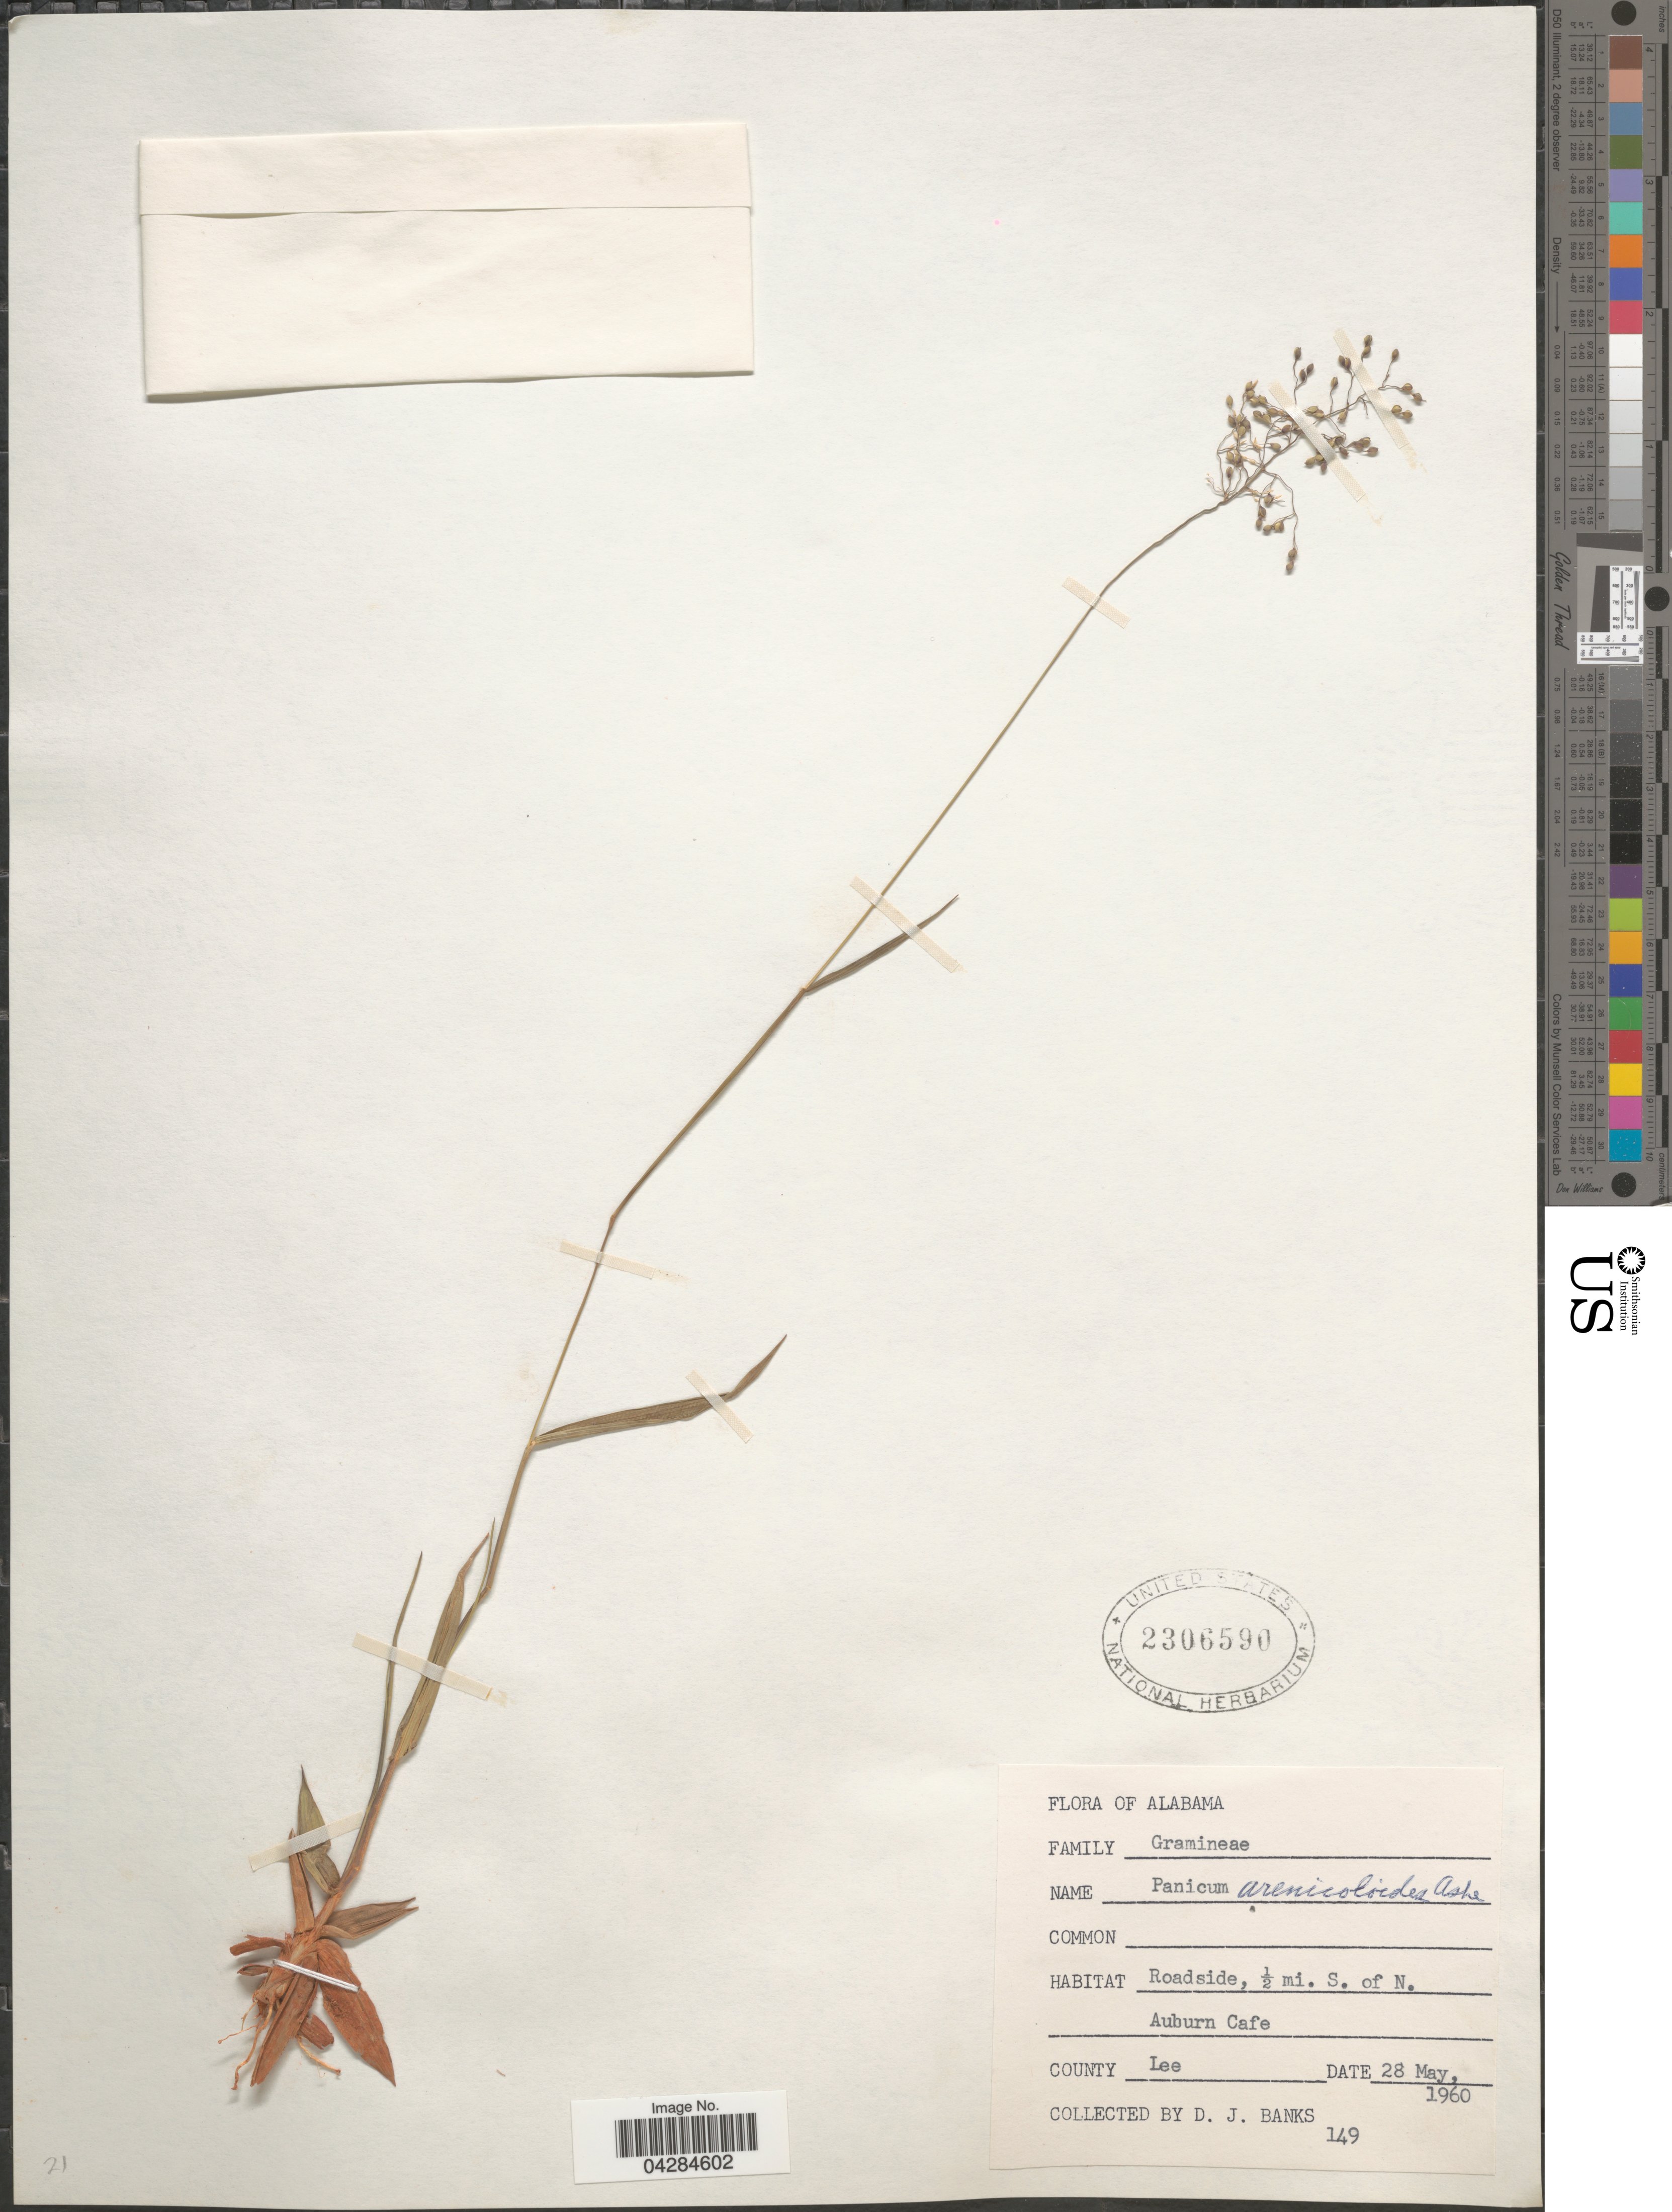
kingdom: Plantae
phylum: Tracheophyta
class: Liliopsida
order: Poales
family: Poaceae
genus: Dichanthelium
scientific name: Dichanthelium ovale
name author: (Elliott) Gould & C.A. Clark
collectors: D. J. Banks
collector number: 149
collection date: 1960-05-28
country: United States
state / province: Alabama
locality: Roadside, 1/2 mi. S. of N. Auburn Cafe. County Lee.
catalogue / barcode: US 2306590